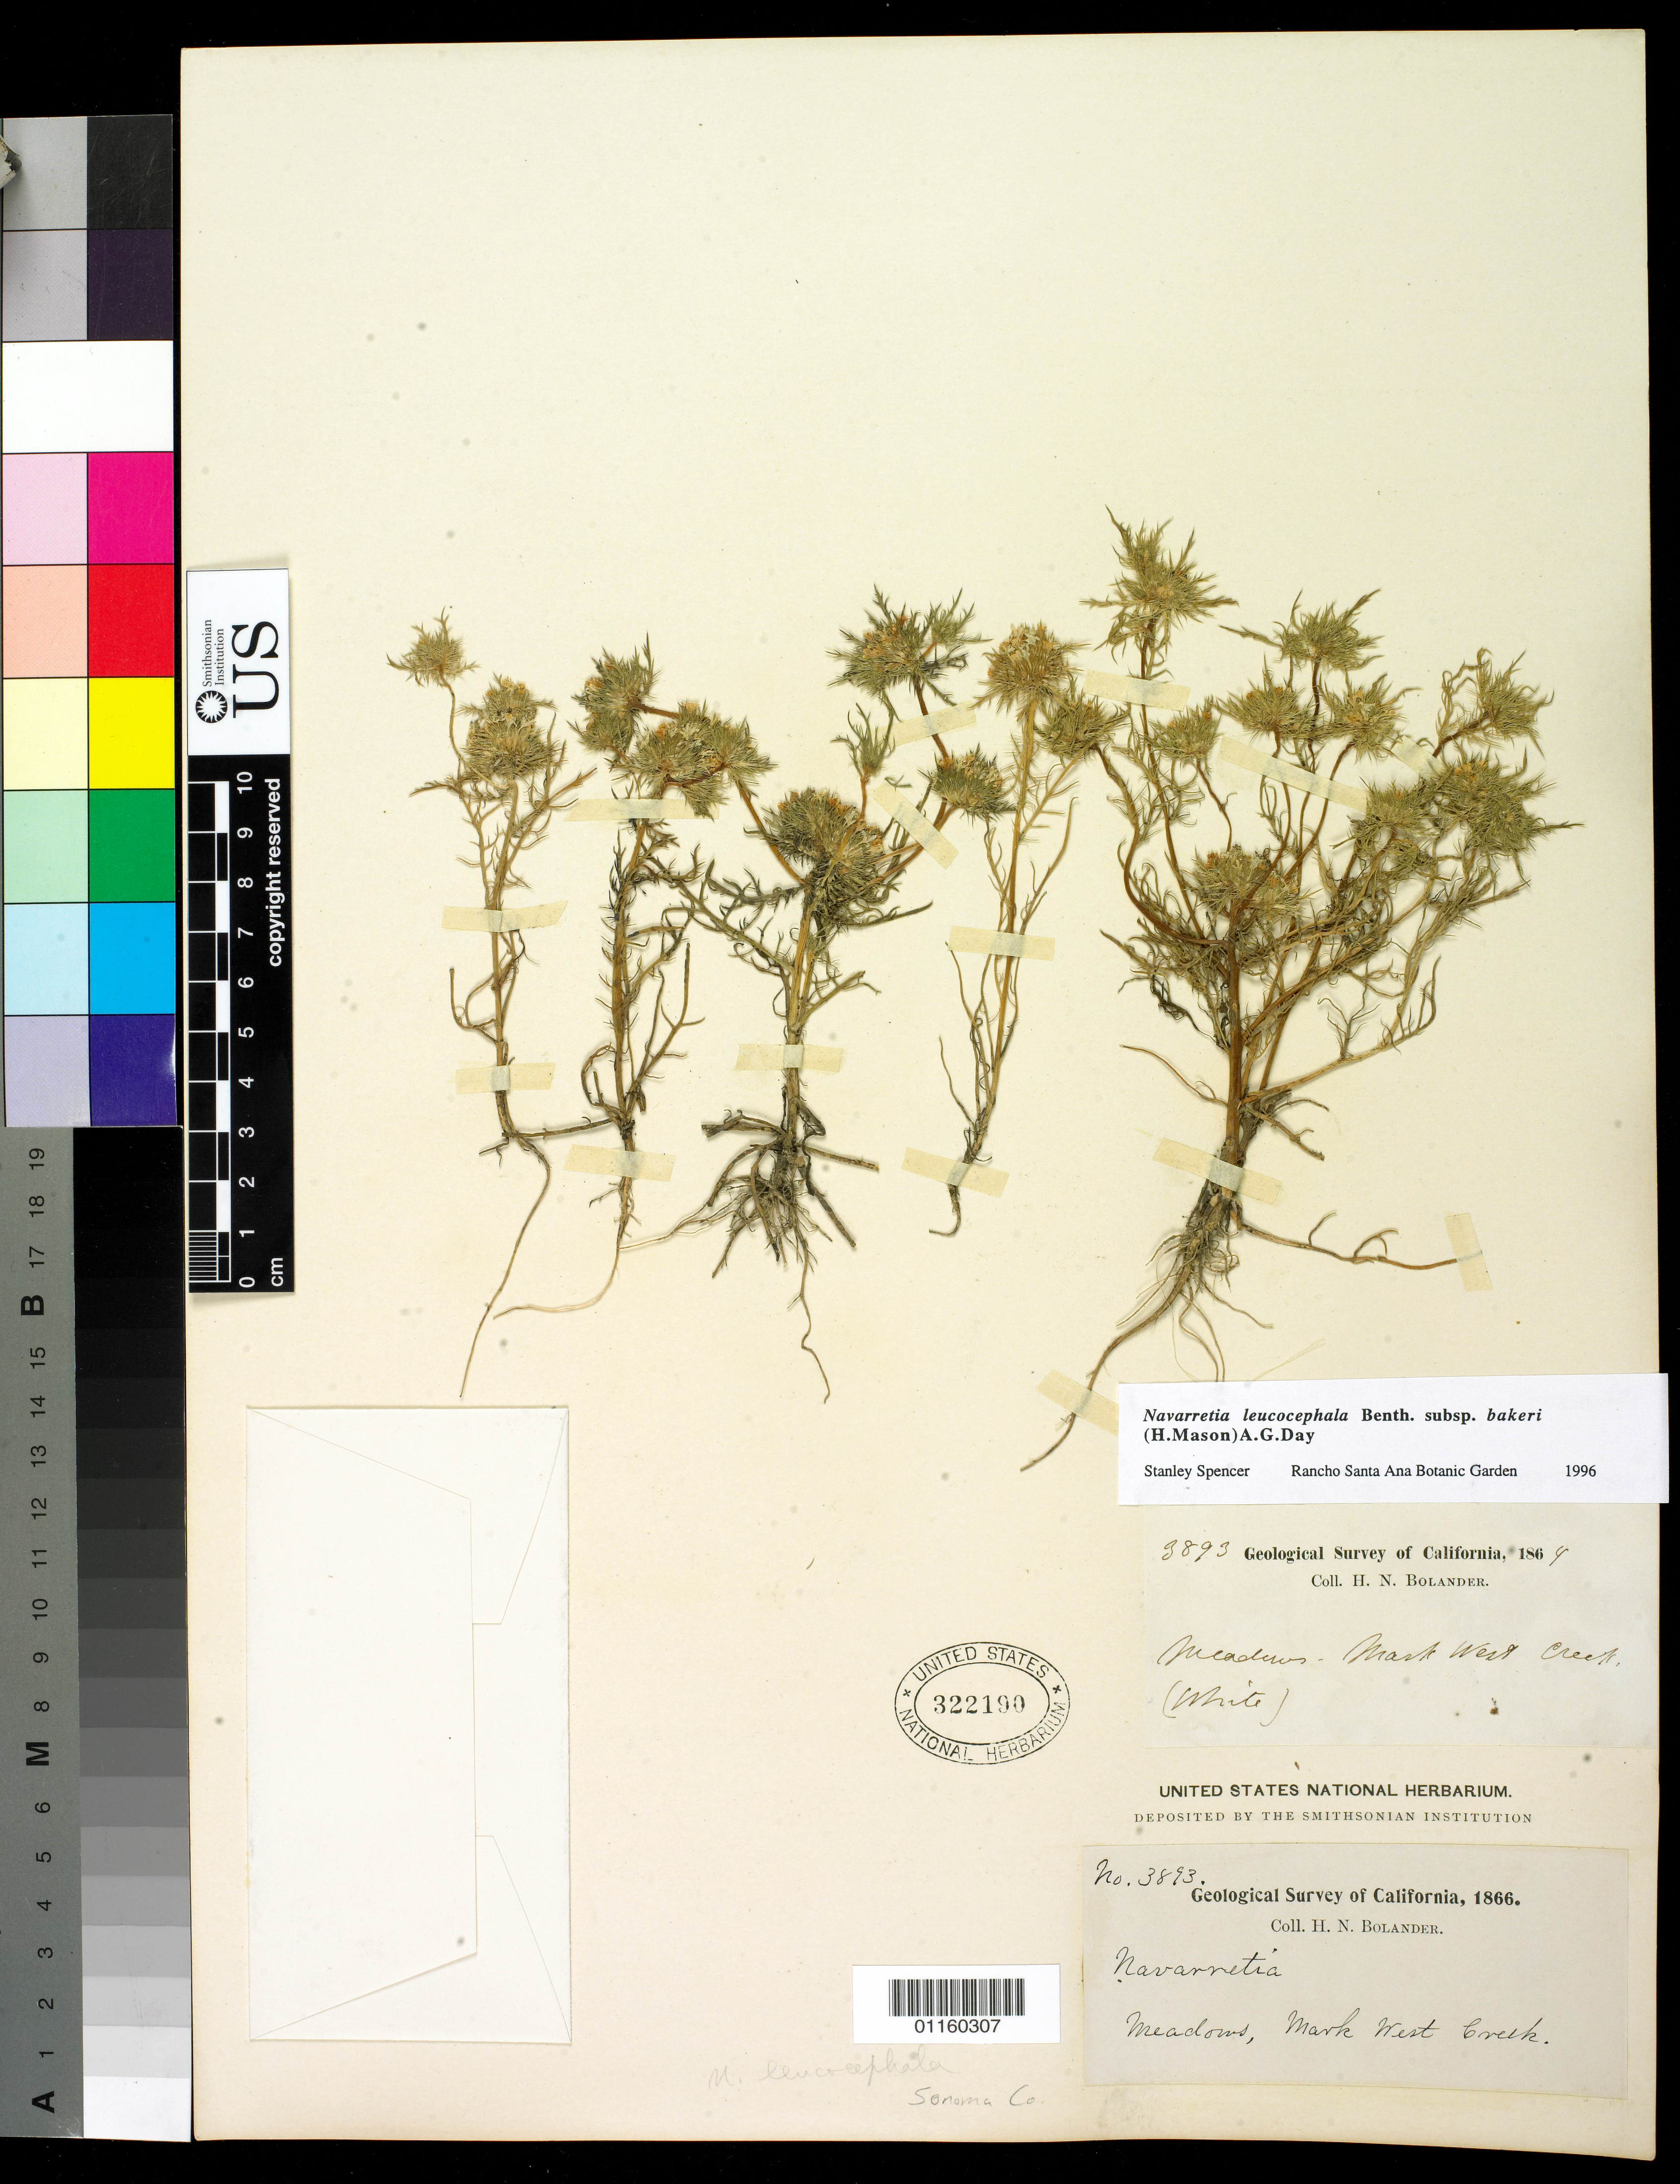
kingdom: Plantae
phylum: Tracheophyta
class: Magnoliopsida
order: Ericales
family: Polemoniaceae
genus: Navarretia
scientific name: Navarretia leucocephala subsp. bakeri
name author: (H. Mason) A.G. Day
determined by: Spencer, S. C.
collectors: H. Bolander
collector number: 3893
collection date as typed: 1866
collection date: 1866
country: United States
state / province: California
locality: Meadows, Mark West Creek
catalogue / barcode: US 322190